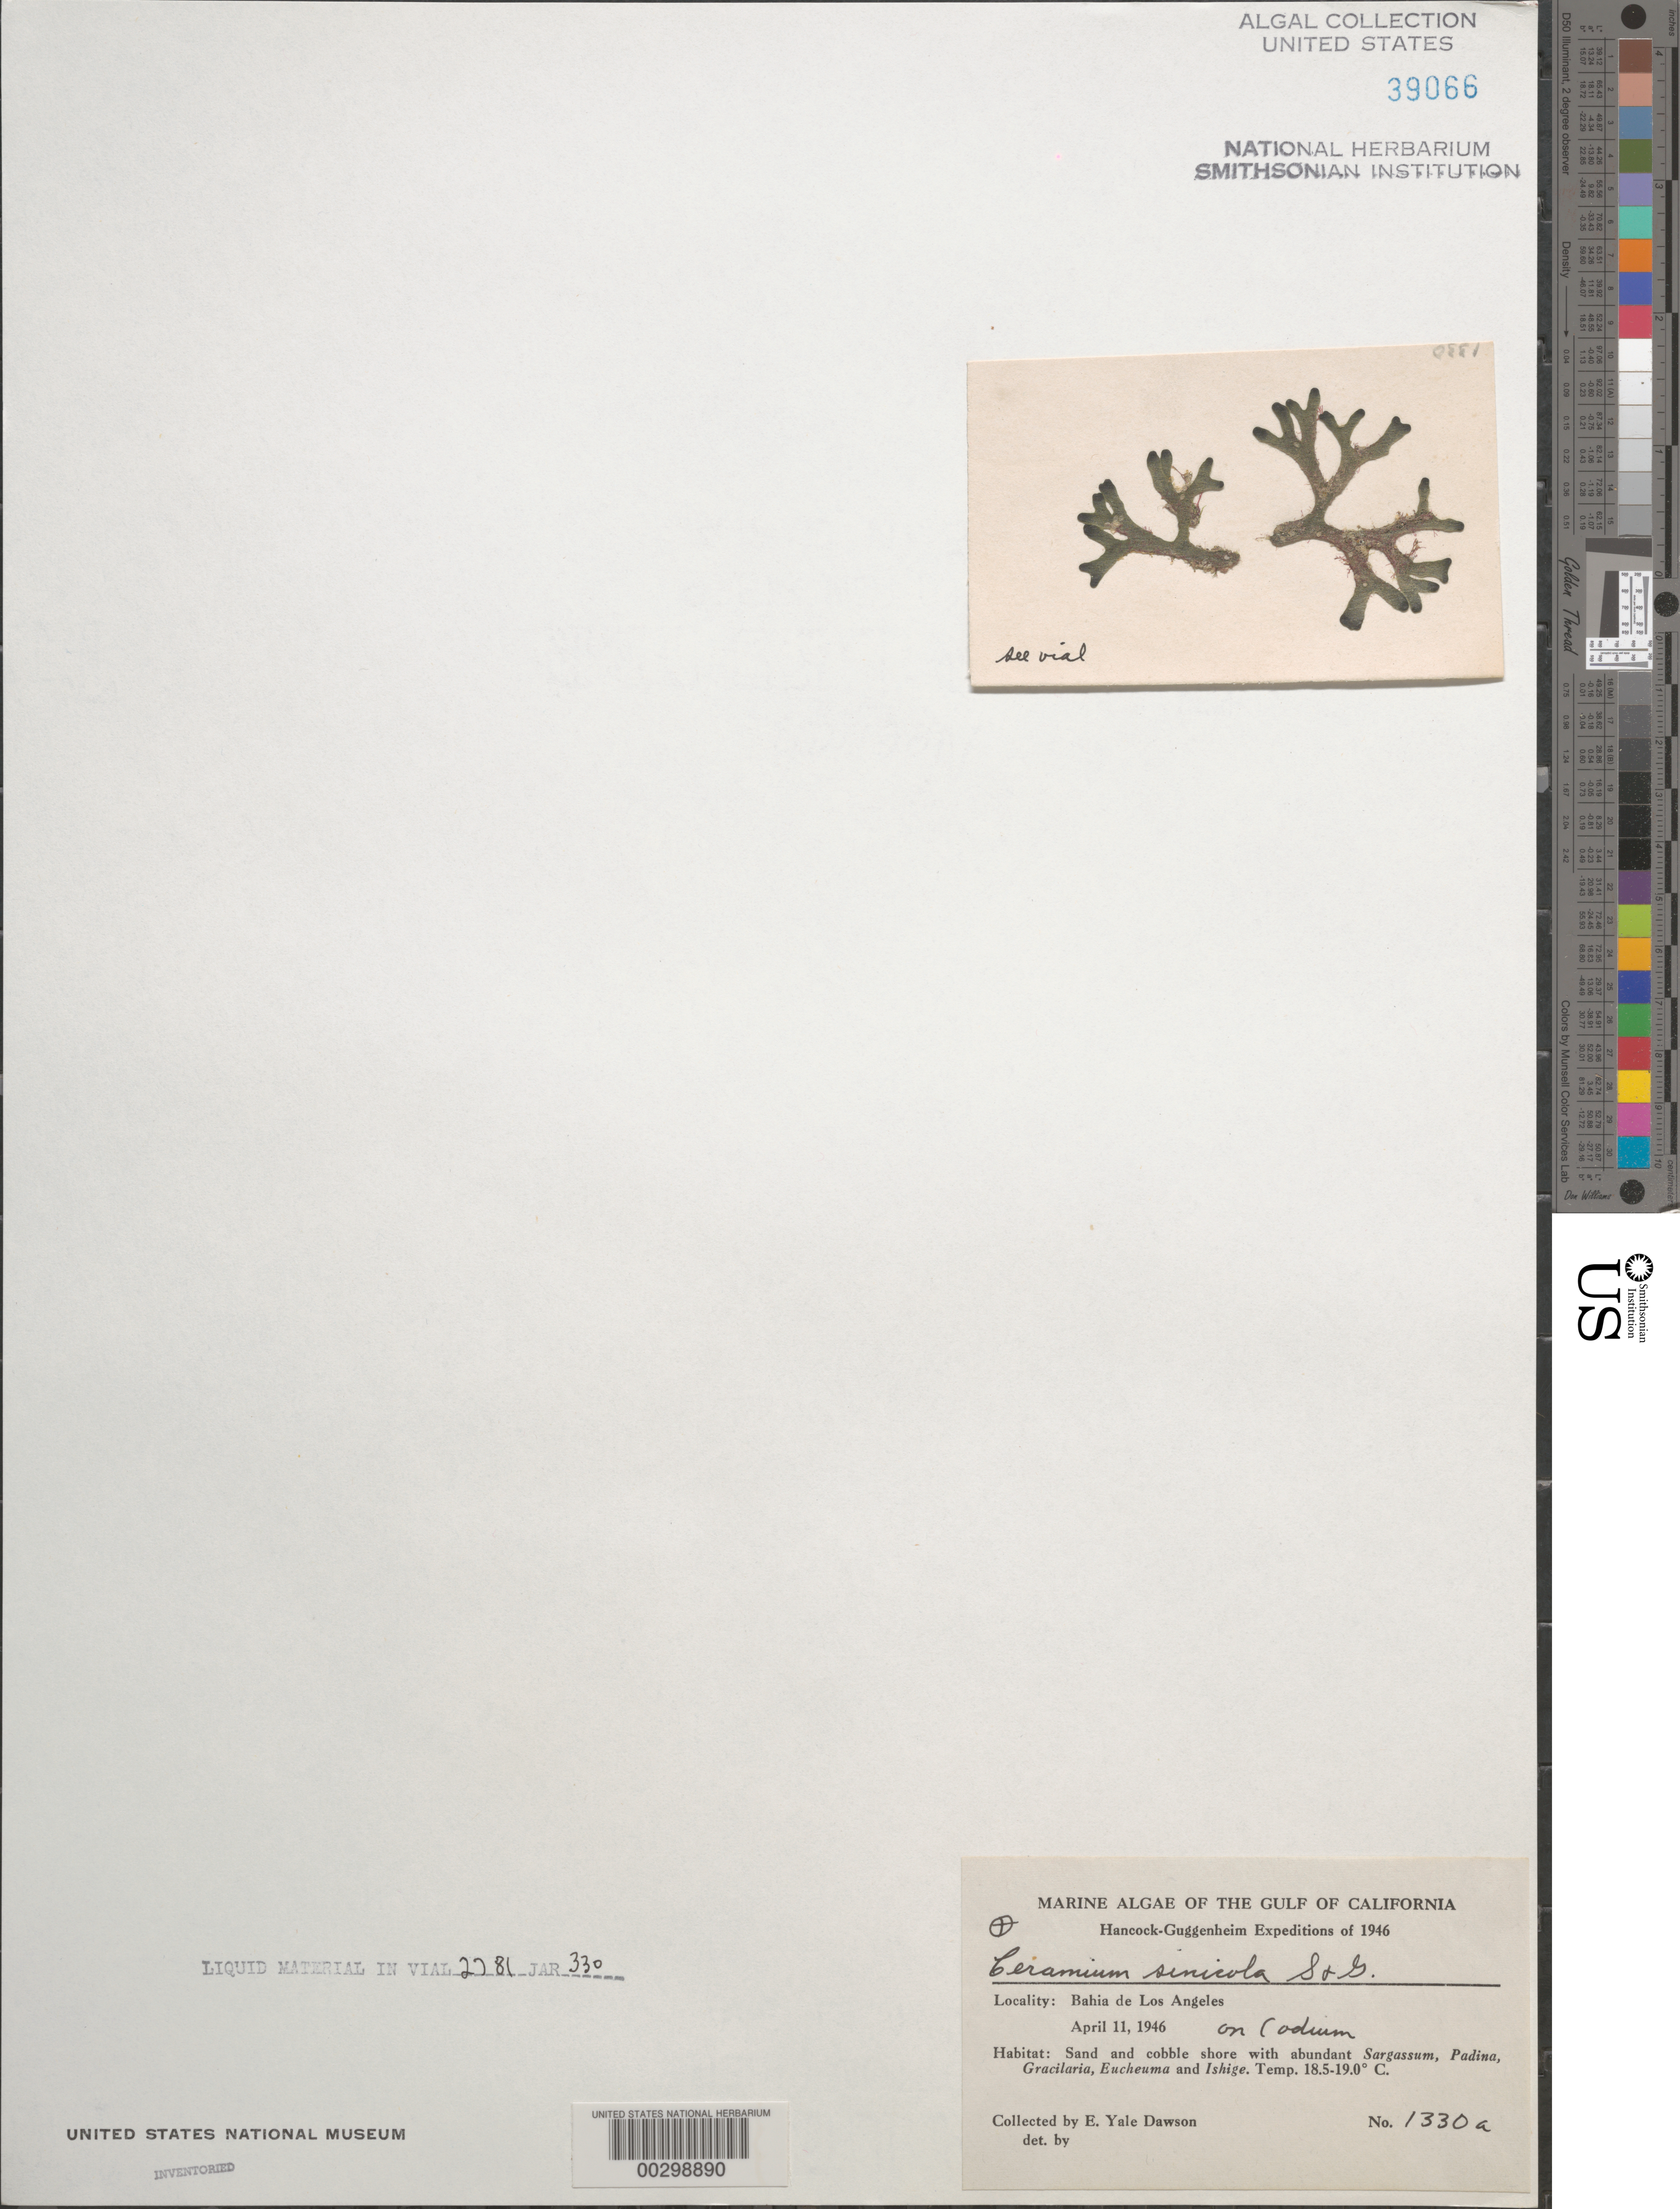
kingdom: Plantae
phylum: Rhodophyta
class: Florideophyceae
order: Ceramiales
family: Ceramiaceae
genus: Ceramium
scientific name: Ceramium sinicola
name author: Setch. & N.L. Gardner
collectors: E. Y. Dawson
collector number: EYD 1330a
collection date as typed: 11 Apr 1946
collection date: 1946-04-11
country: Mexico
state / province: Baja California Norte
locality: Bahia de Los Angeles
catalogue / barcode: US 39066